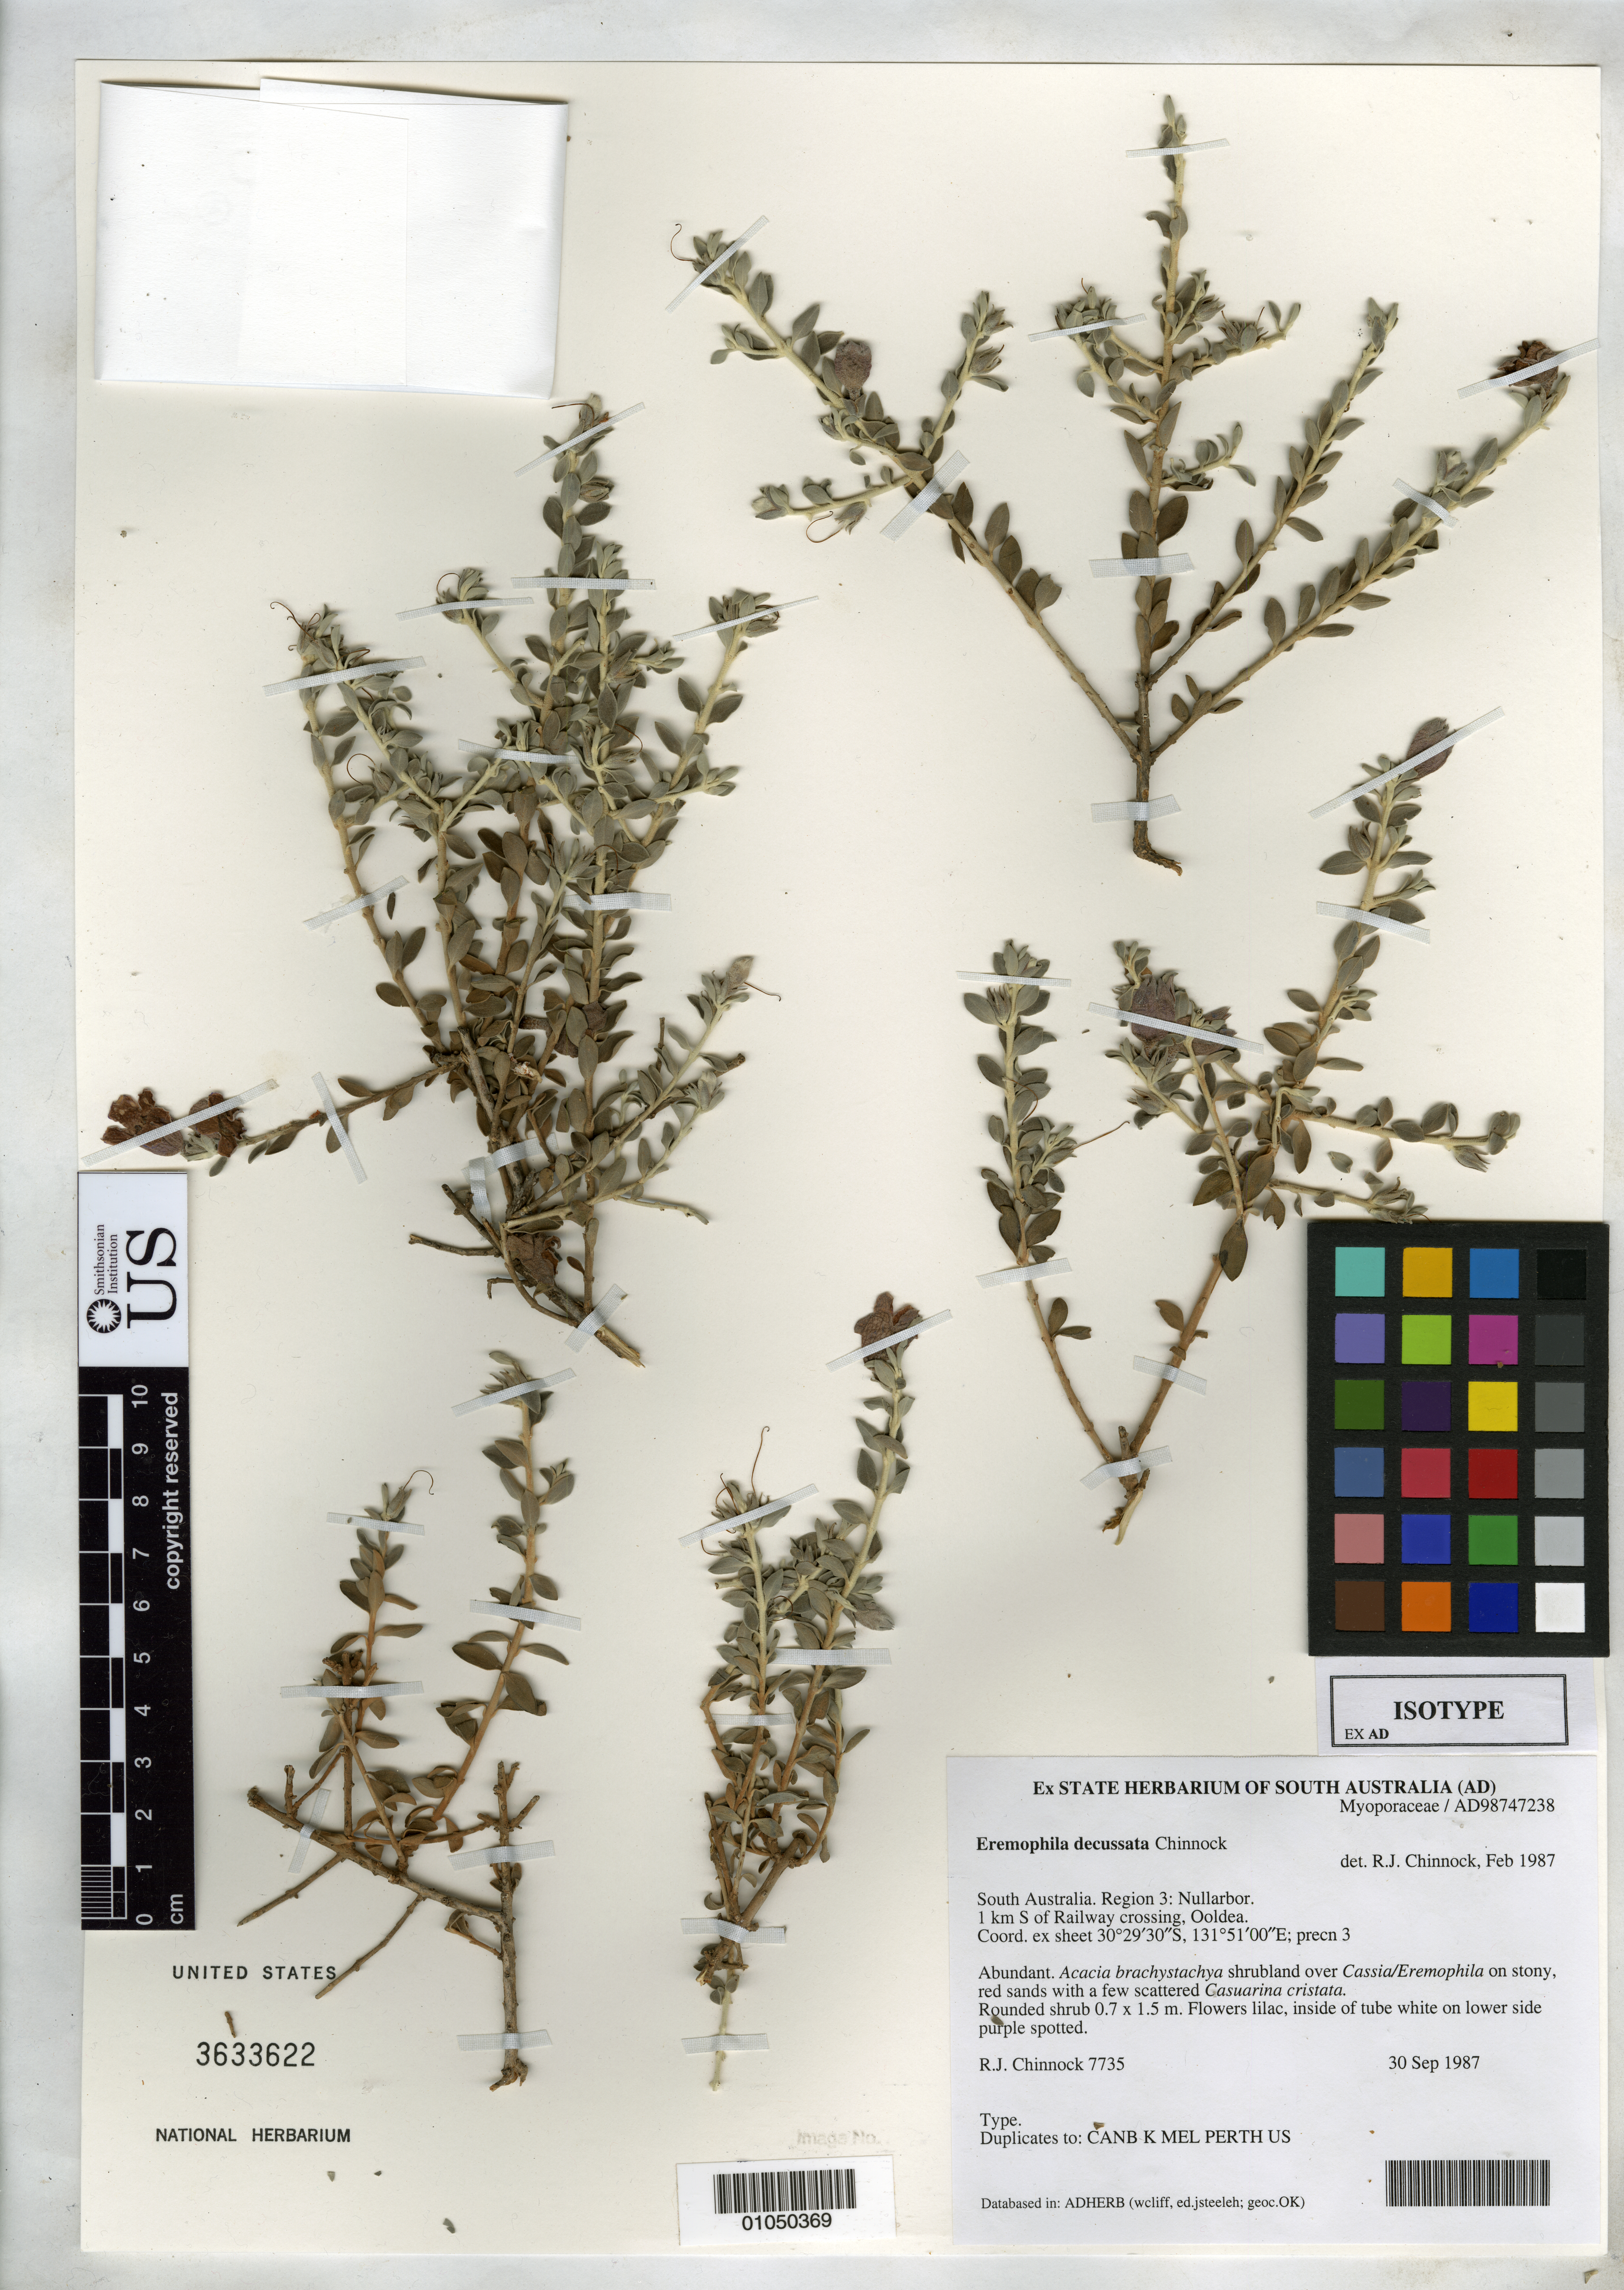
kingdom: Plantae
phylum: Tracheophyta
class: Magnoliopsida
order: Lamiales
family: Scrophulariaceae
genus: Eremophila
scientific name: Eremophila decussata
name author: Chinnock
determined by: Chinnock, R. J.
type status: Isotype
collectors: R. J. Chinnock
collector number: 7735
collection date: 1987-09-30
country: Australia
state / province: South Australia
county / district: Nullarbor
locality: Region 3: Nullarbor. 1 km S of Railway crossing, Ooldea.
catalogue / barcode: US 3633622